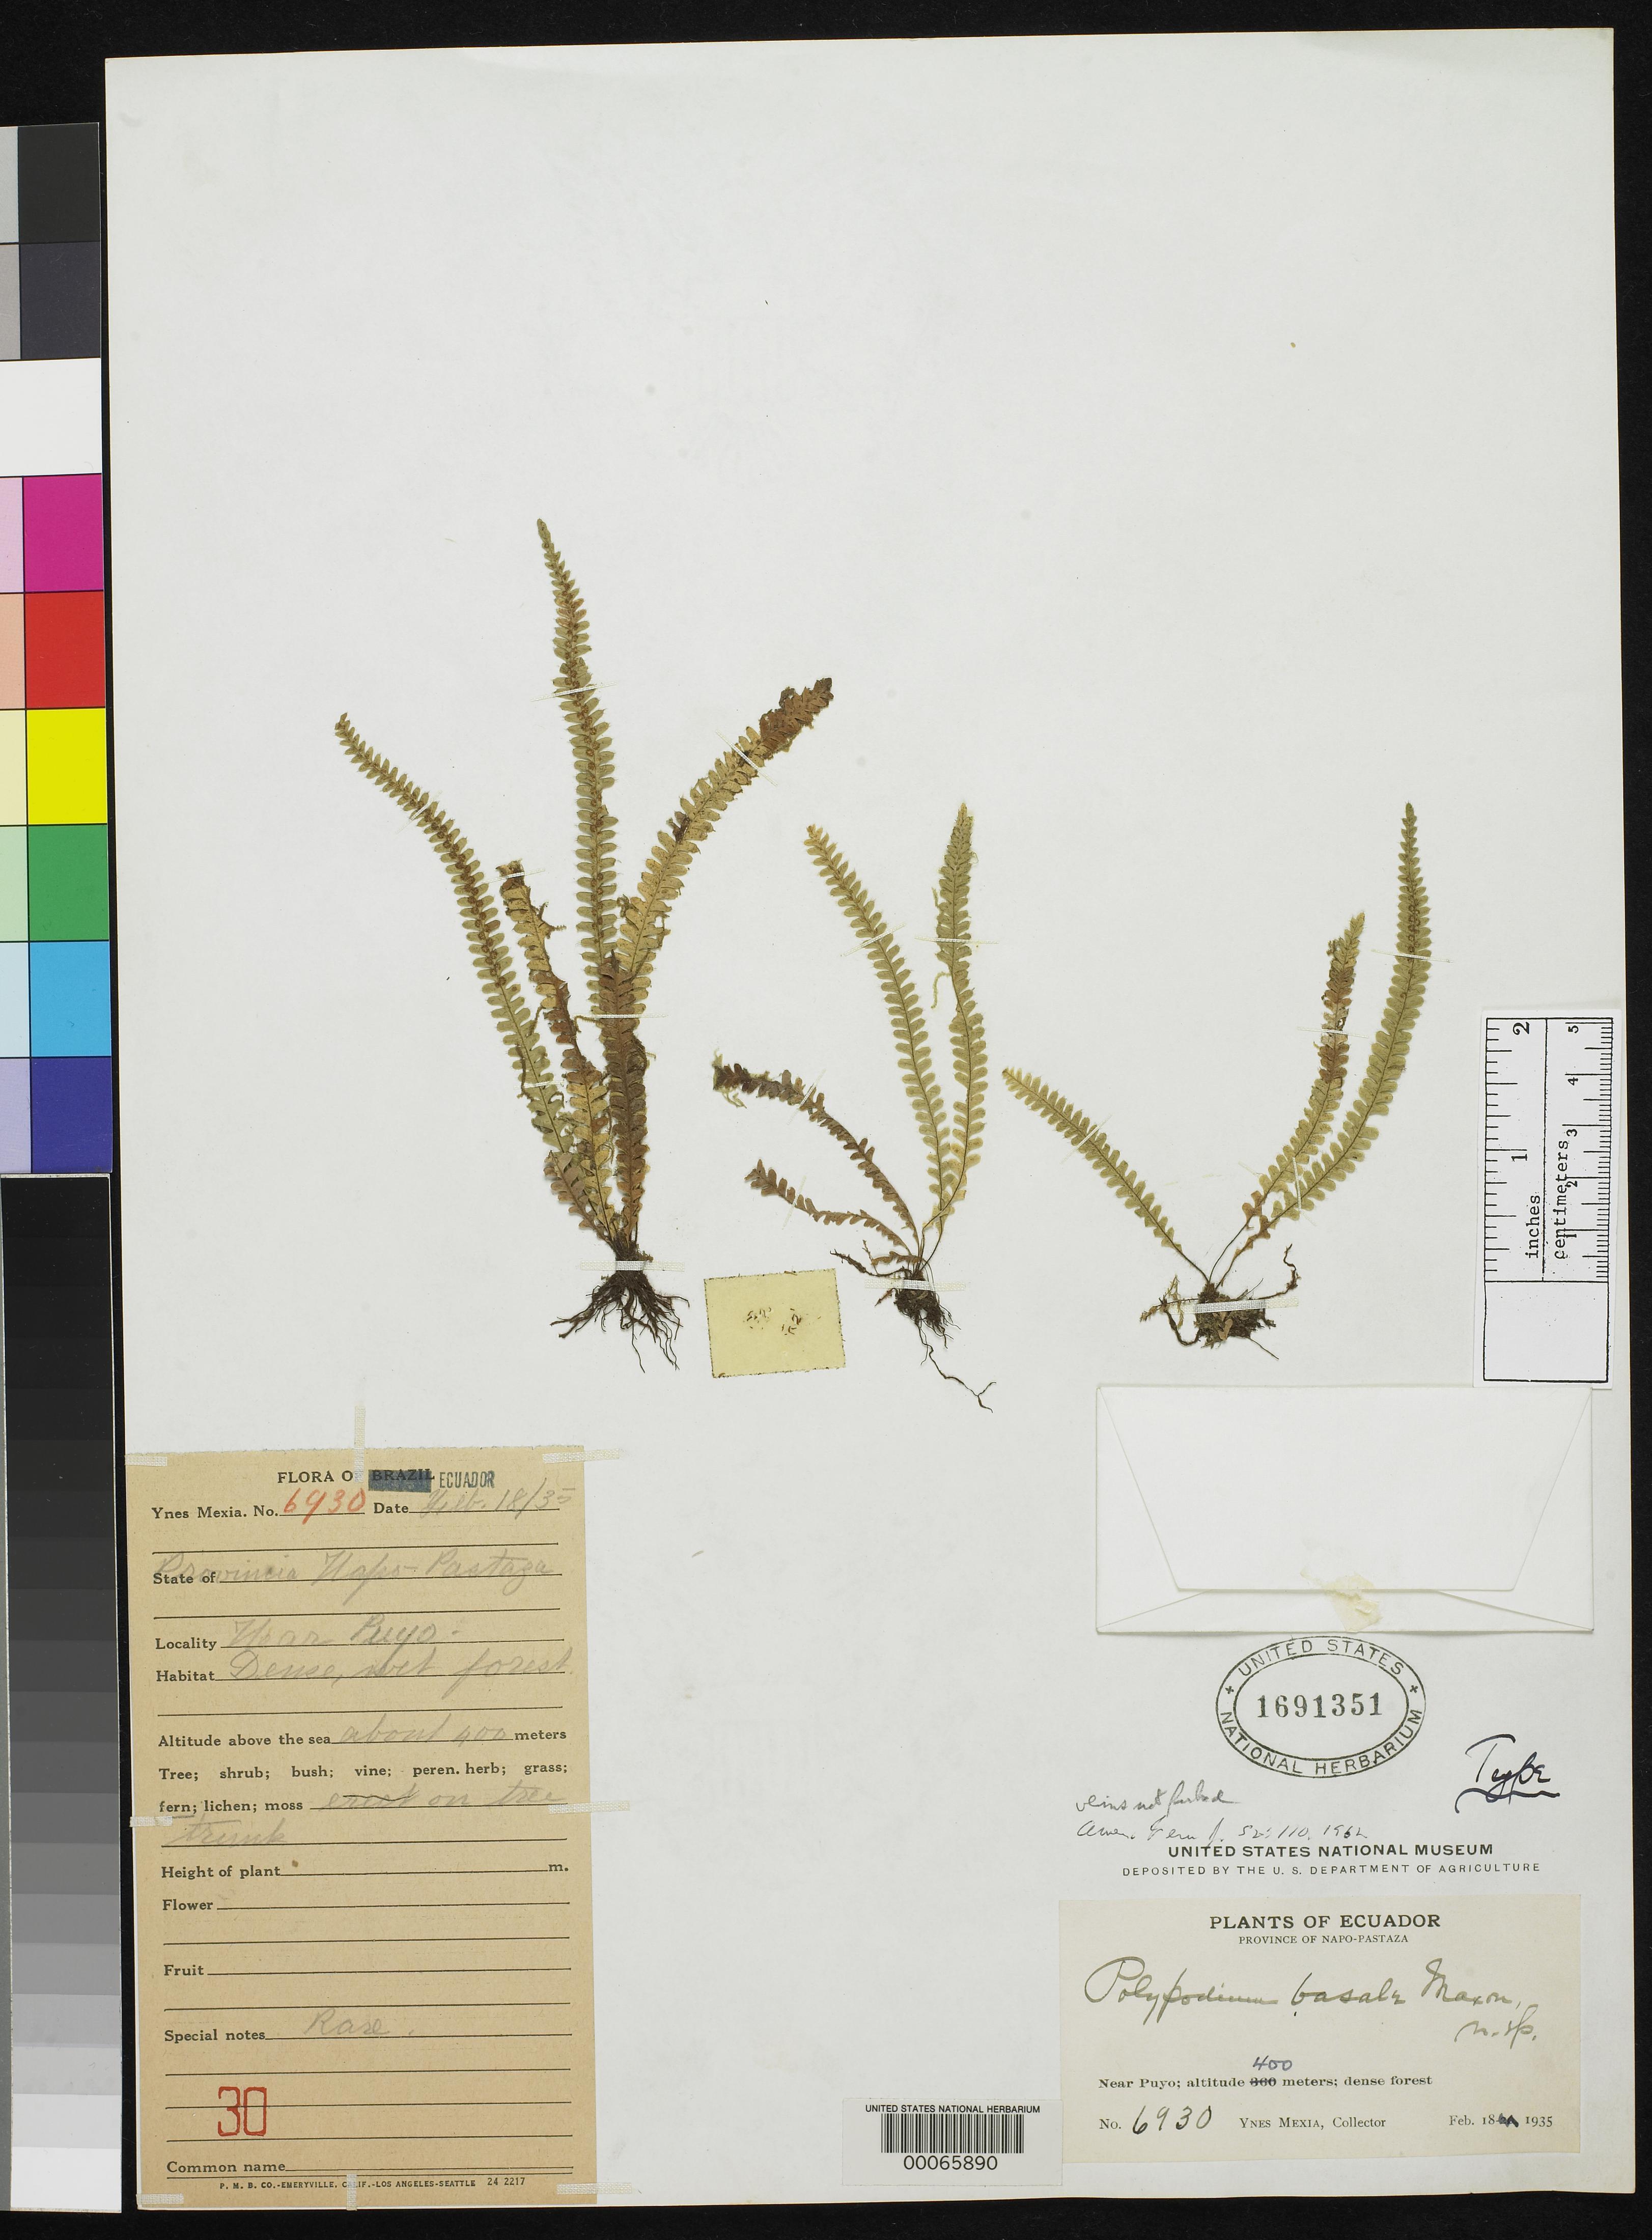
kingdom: Plantae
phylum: Tracheophyta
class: Polypodiopsida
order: Polypodiales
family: Polypodiaceae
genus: Polypodium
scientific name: Polypodium basale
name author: Maxon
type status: Holotype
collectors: Y. Mexia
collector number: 6930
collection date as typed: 18 Feb 1935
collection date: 1935-02-18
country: Ecuador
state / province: Napo / Pastaza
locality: Near Puyo.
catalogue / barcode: US 1691351